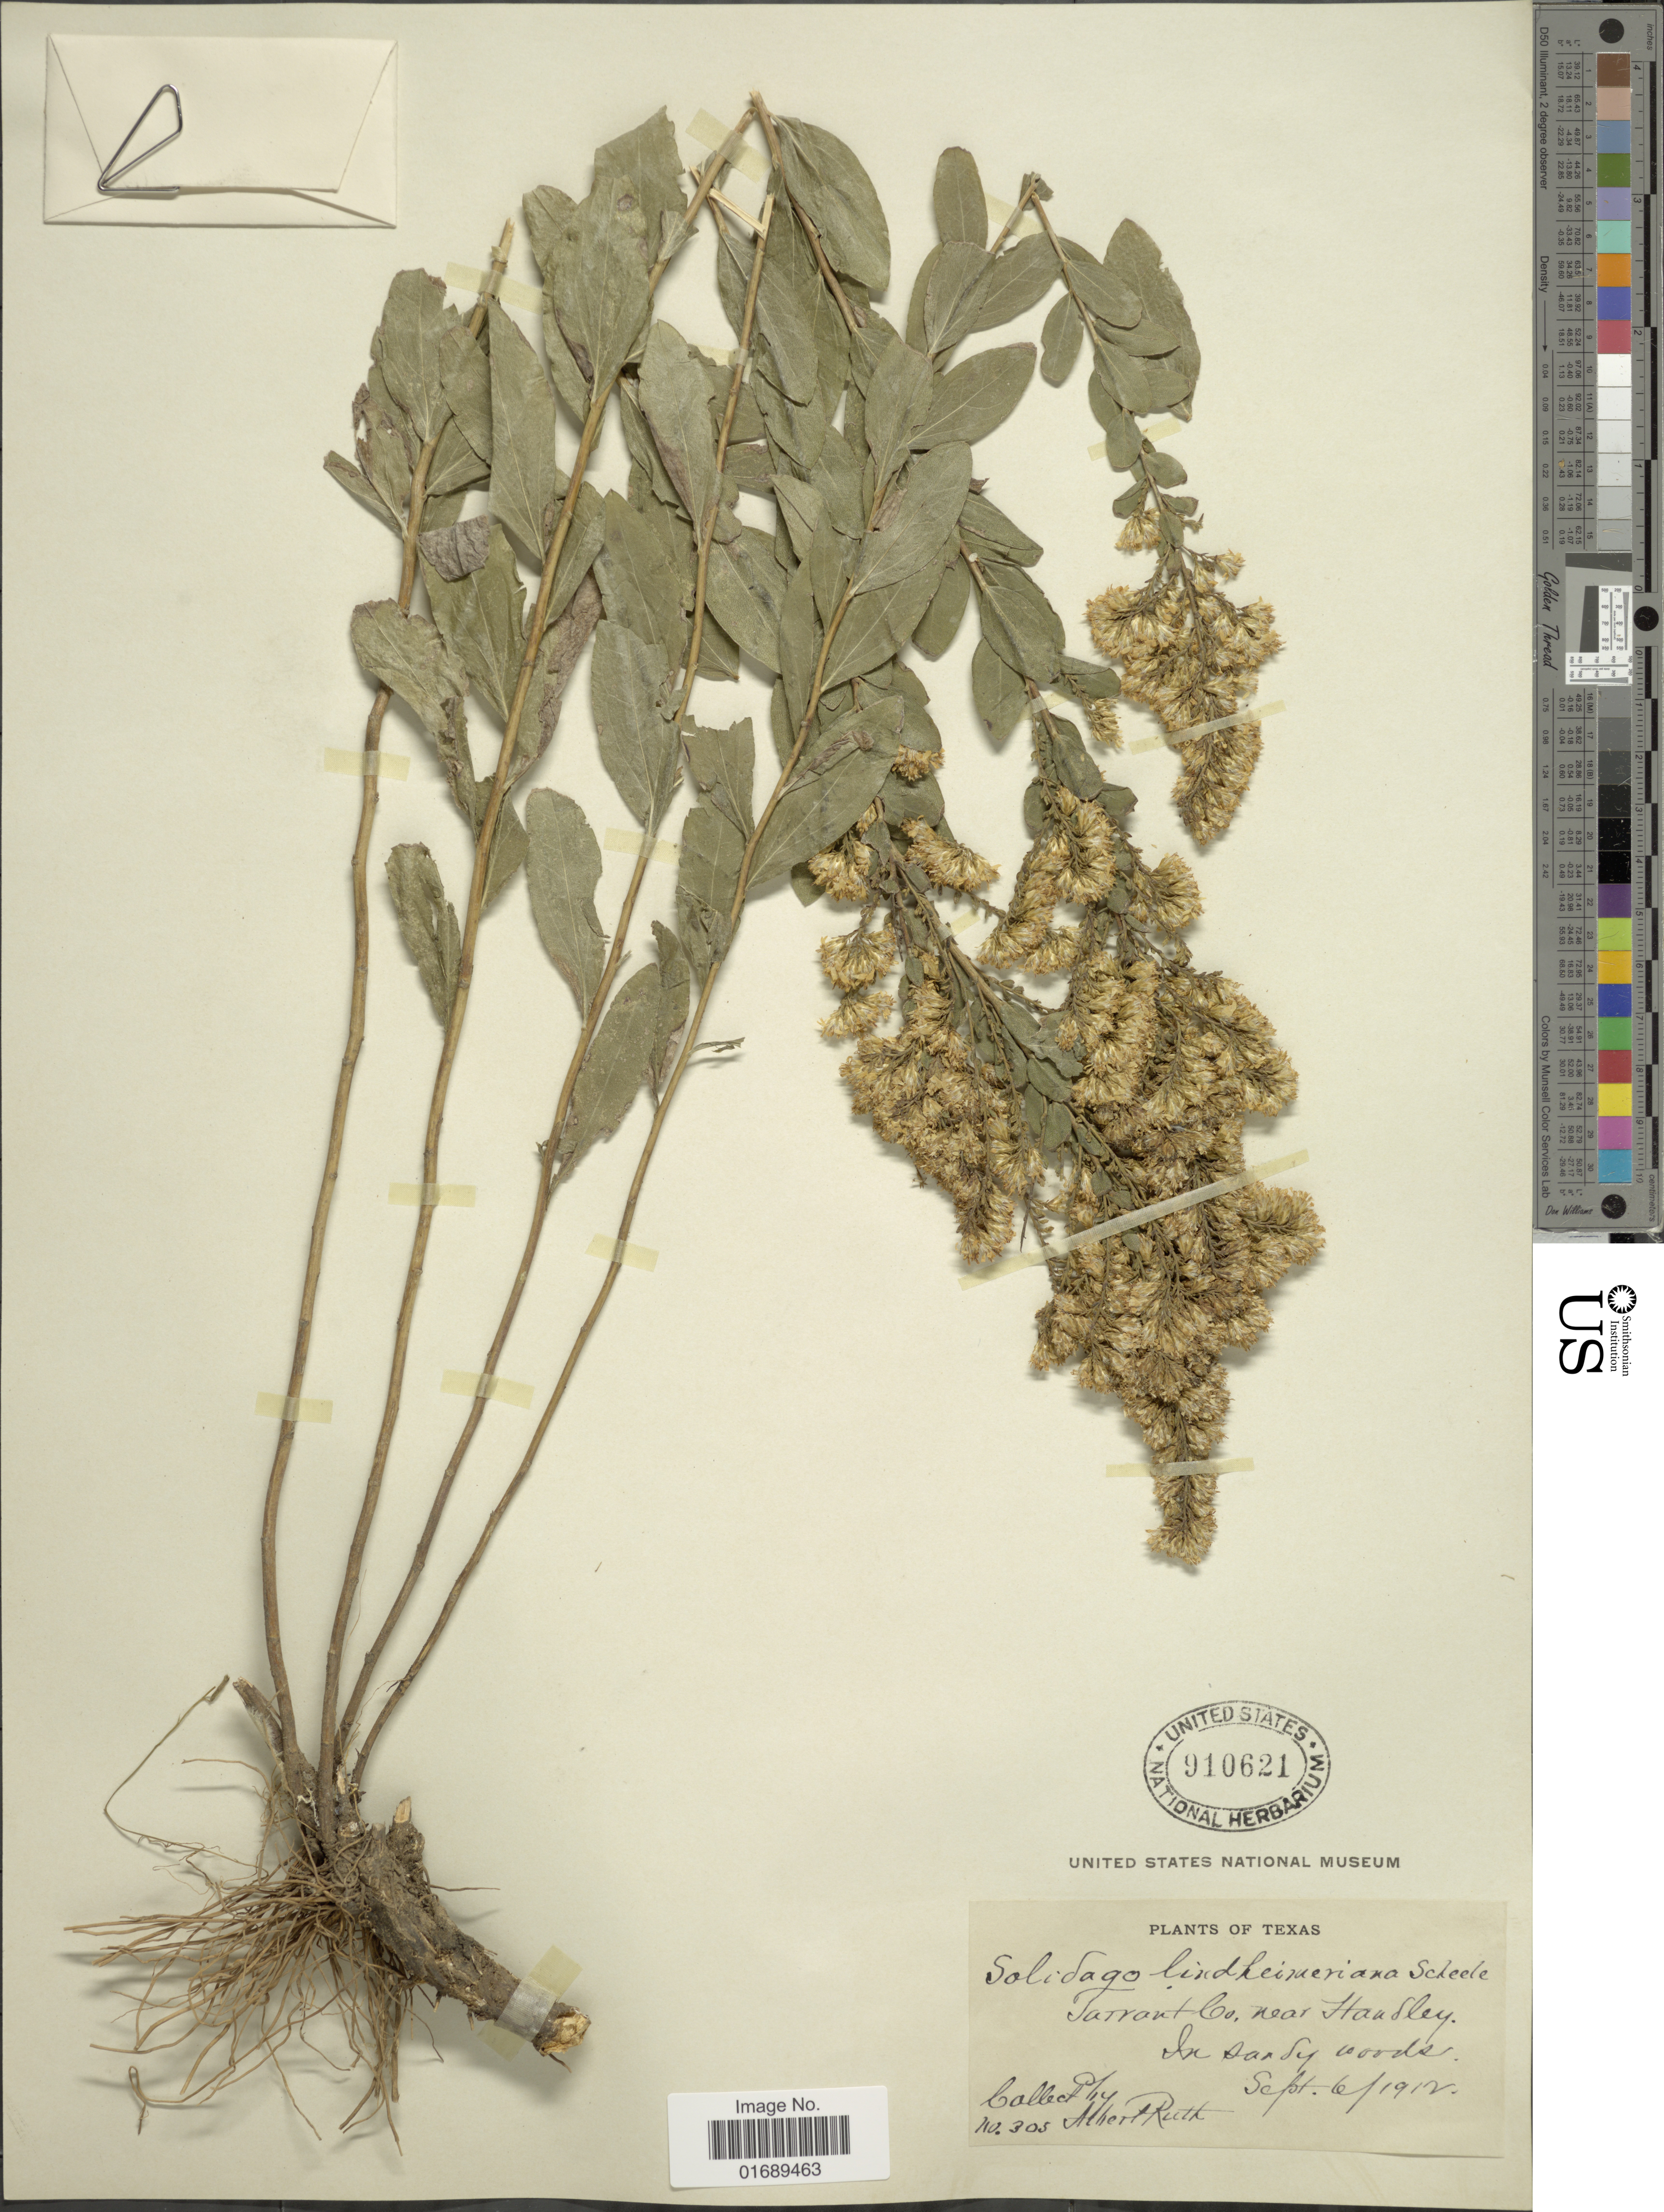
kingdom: Plantae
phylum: Tracheophyta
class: Magnoliopsida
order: Asterales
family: Asteraceae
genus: Solidago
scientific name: Solidago petiolaris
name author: Aiton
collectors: A. Ruth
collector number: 305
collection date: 1912-09-06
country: United States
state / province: Texas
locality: Tarrant Co, near Handley. In sandy woods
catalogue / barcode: US 910621